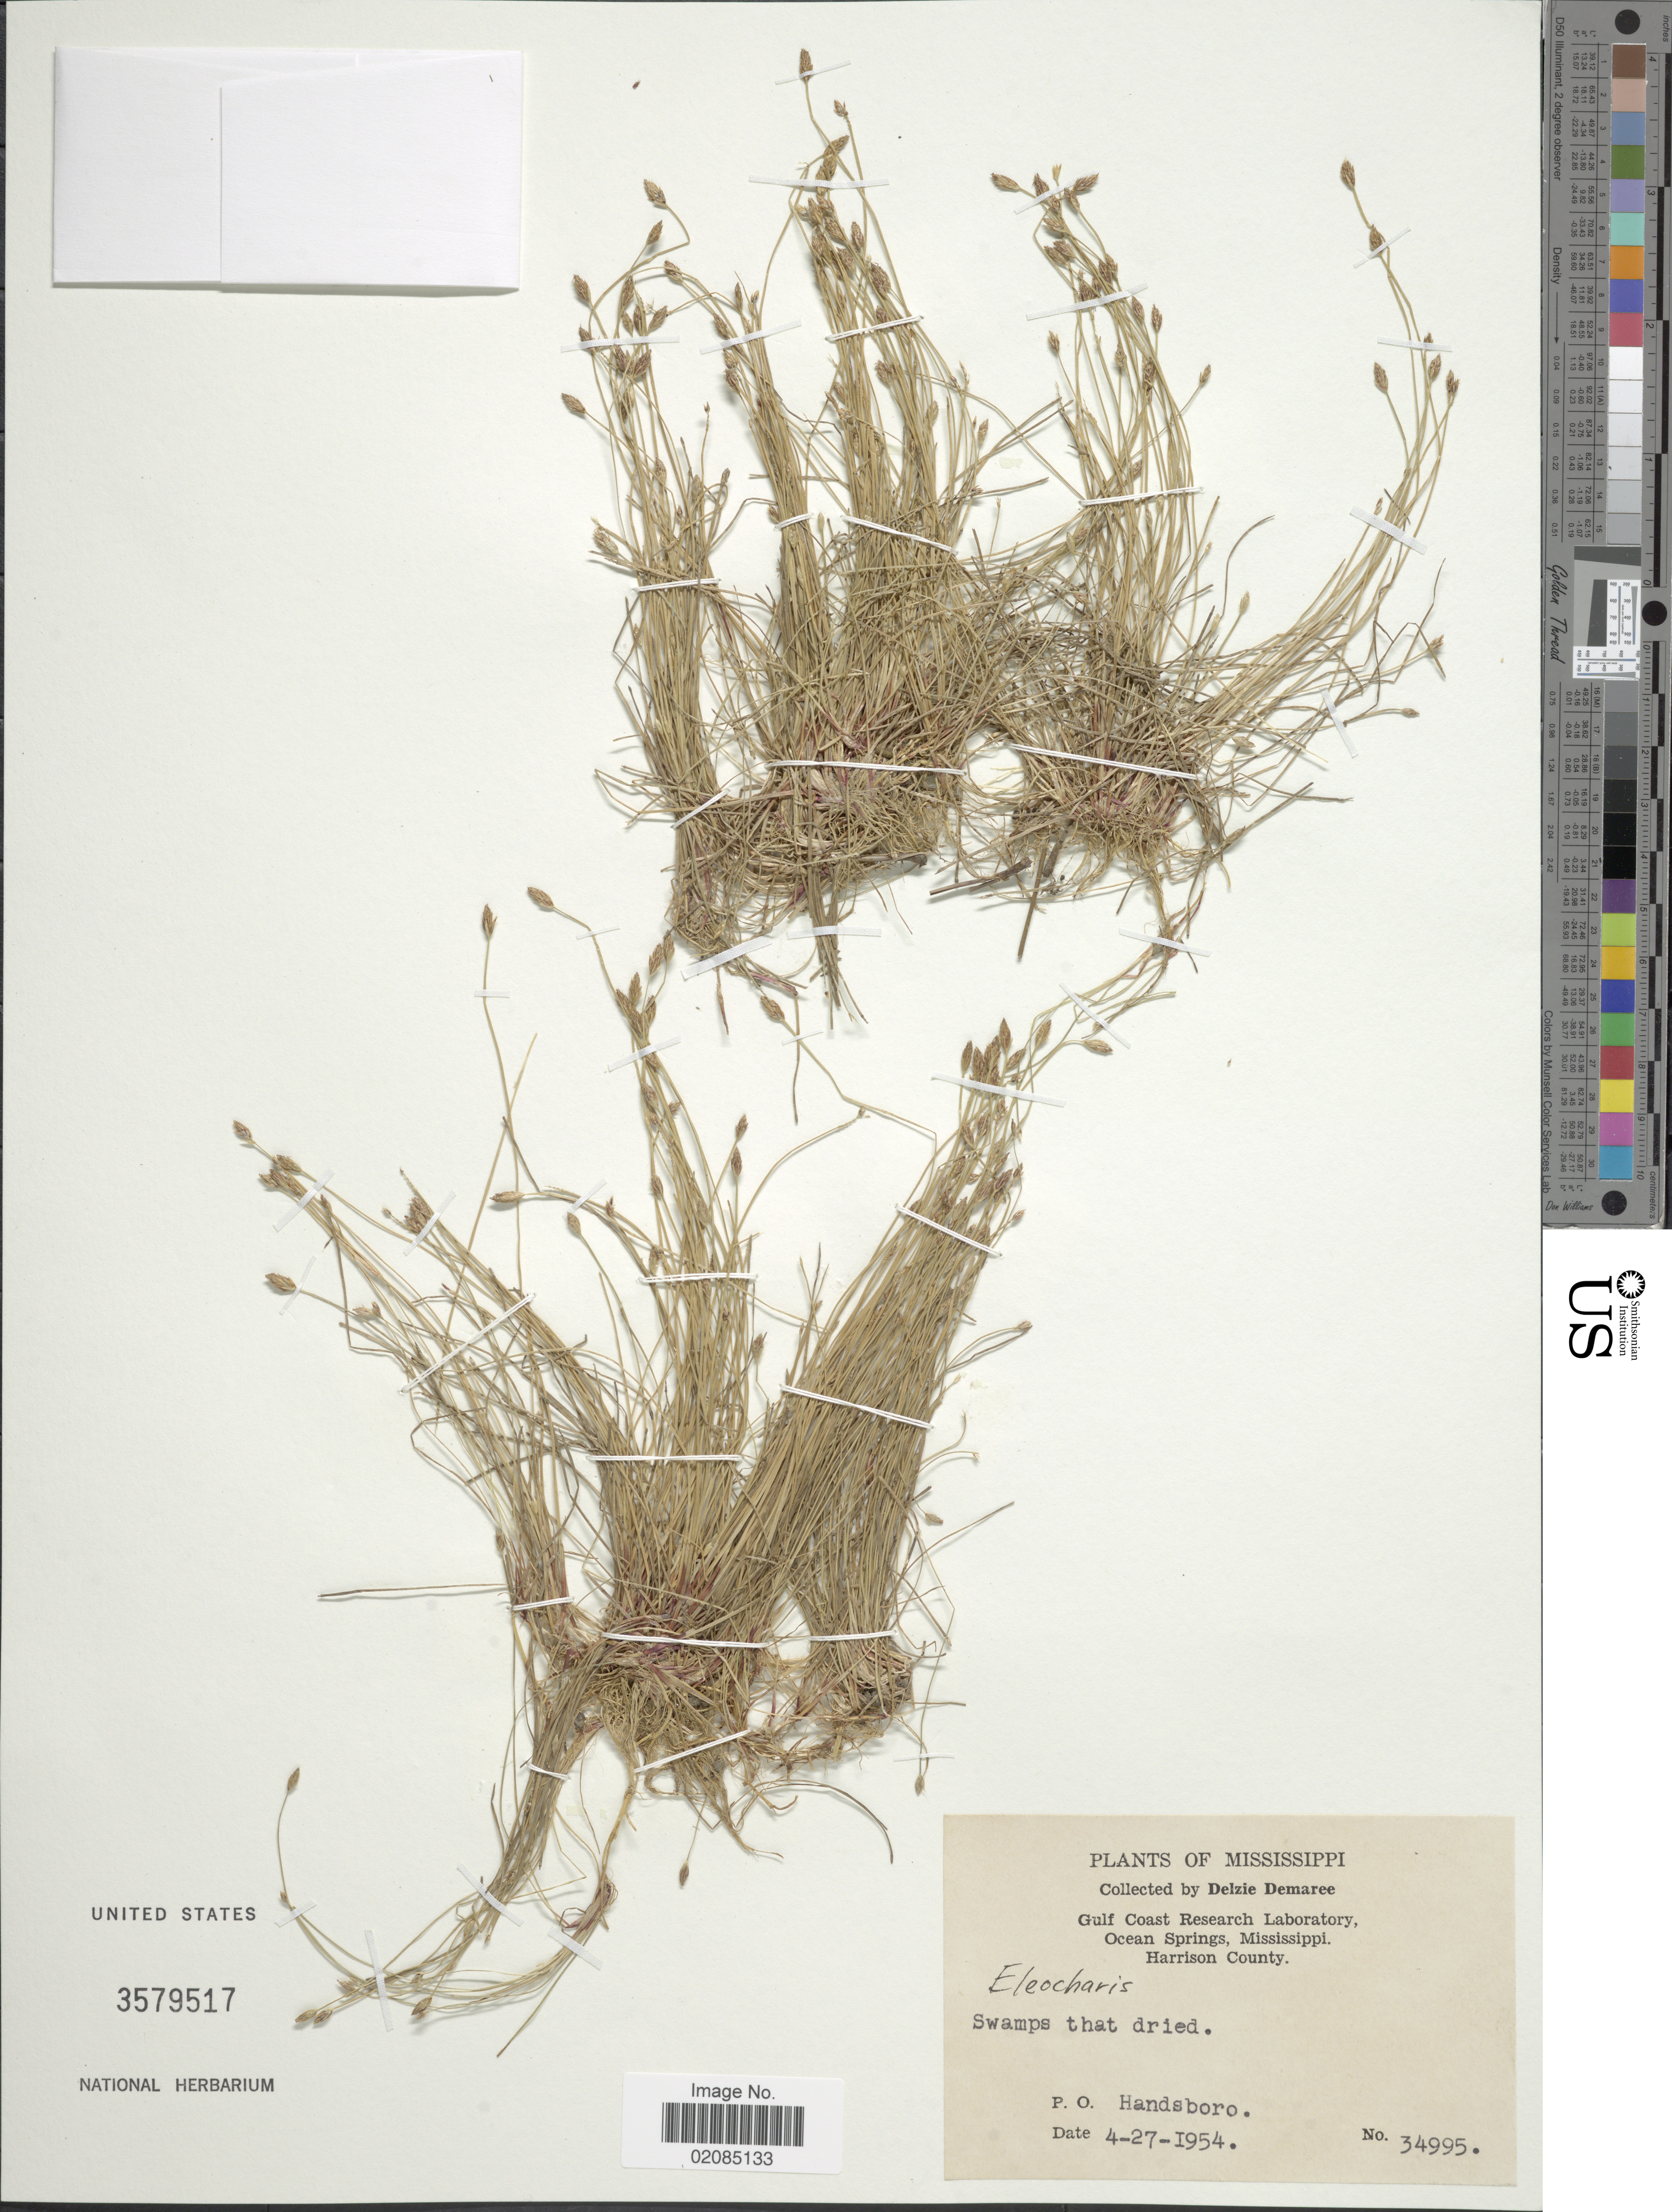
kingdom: Plantae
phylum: Tracheophyta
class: Liliopsida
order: Poales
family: Cyperaceae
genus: Eleocharis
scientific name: Eleocharis sp.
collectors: D. Demaree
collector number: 34995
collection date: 1954-04-27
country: United States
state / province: Mississippi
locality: Gulf Coast, Ocean Springs, Harrison County, swamps that dried, P.O. Handsboro.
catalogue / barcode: US 3579517